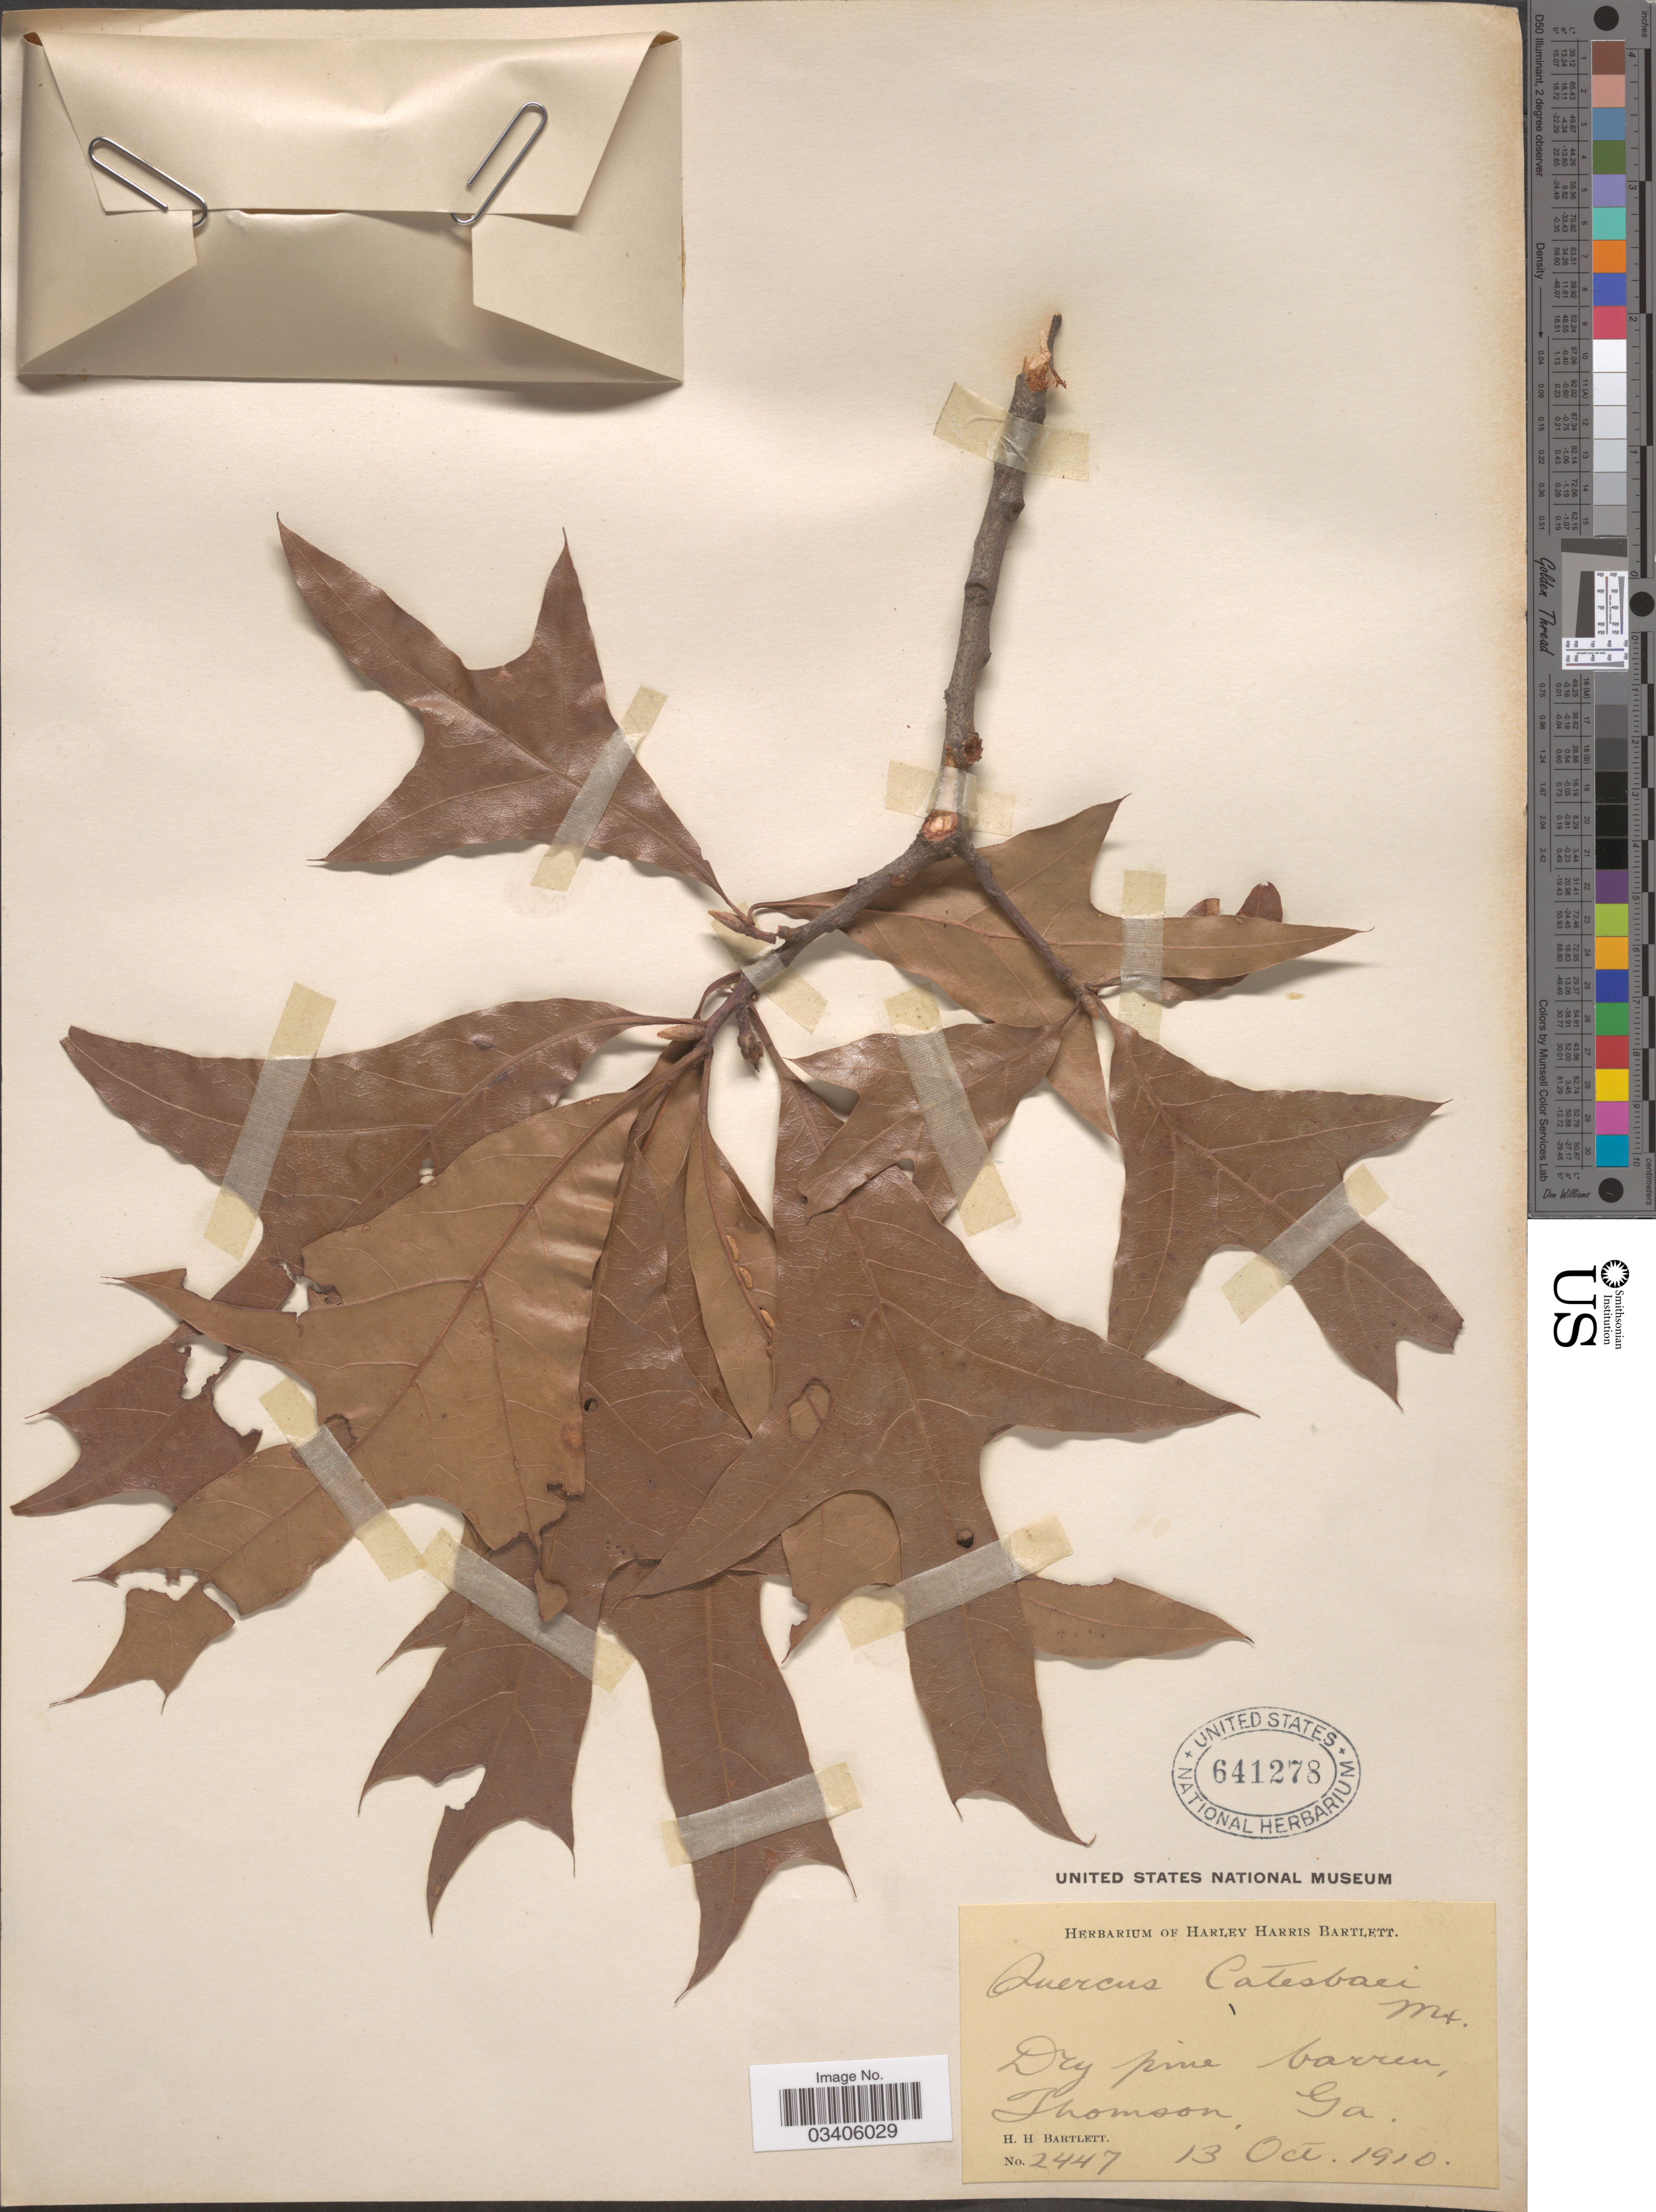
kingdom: Plantae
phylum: Tracheophyta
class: Magnoliopsida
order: Fagales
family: Fagaceae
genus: Quercus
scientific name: Quercus laevis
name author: Walter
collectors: H. H. Bartlett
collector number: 2447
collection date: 1910-10-13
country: United States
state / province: Georgia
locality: Dry pine barren, Thomson.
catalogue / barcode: US 641278